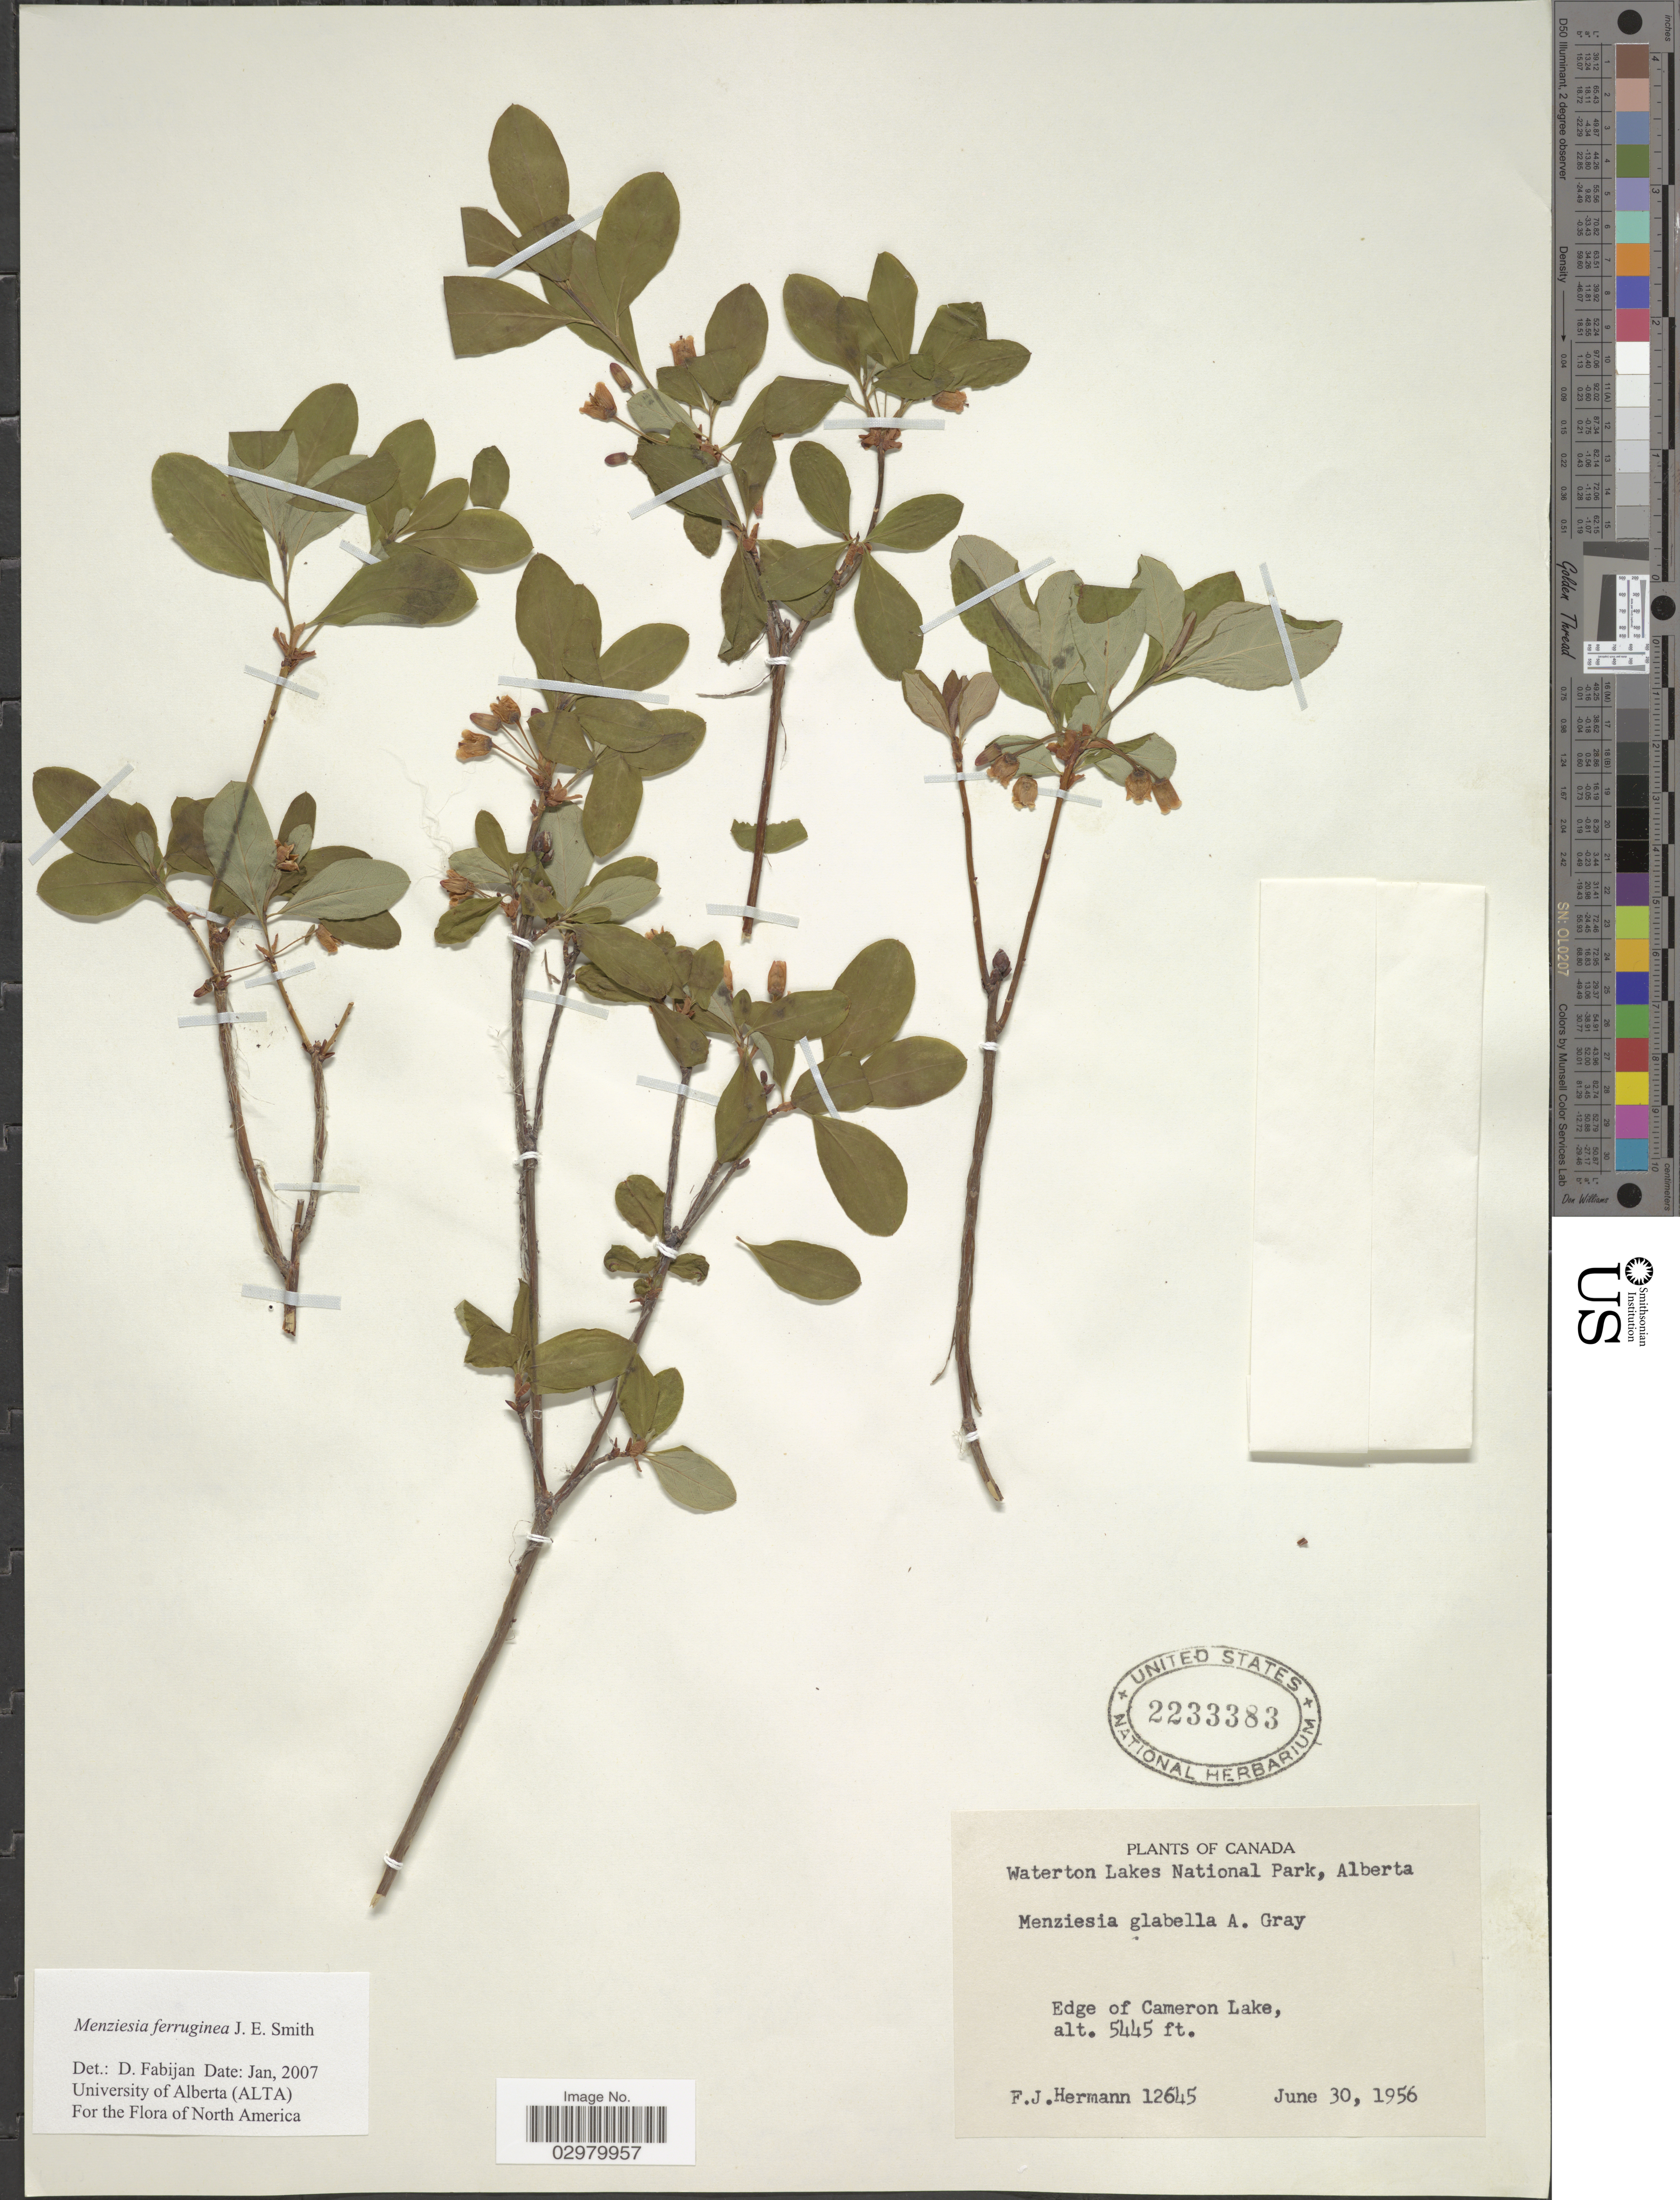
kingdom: Plantae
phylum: Tracheophyta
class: Magnoliopsida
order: Ericales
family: Ericaceae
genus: Menziesia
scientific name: Menziesia ferruginea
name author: Sm.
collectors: F. J. Hermann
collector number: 12645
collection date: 1956-06-30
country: Canada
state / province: Alberta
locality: Waterton Lakes National Park, edge of Cameron Lake.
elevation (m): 1660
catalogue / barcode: US 2233383